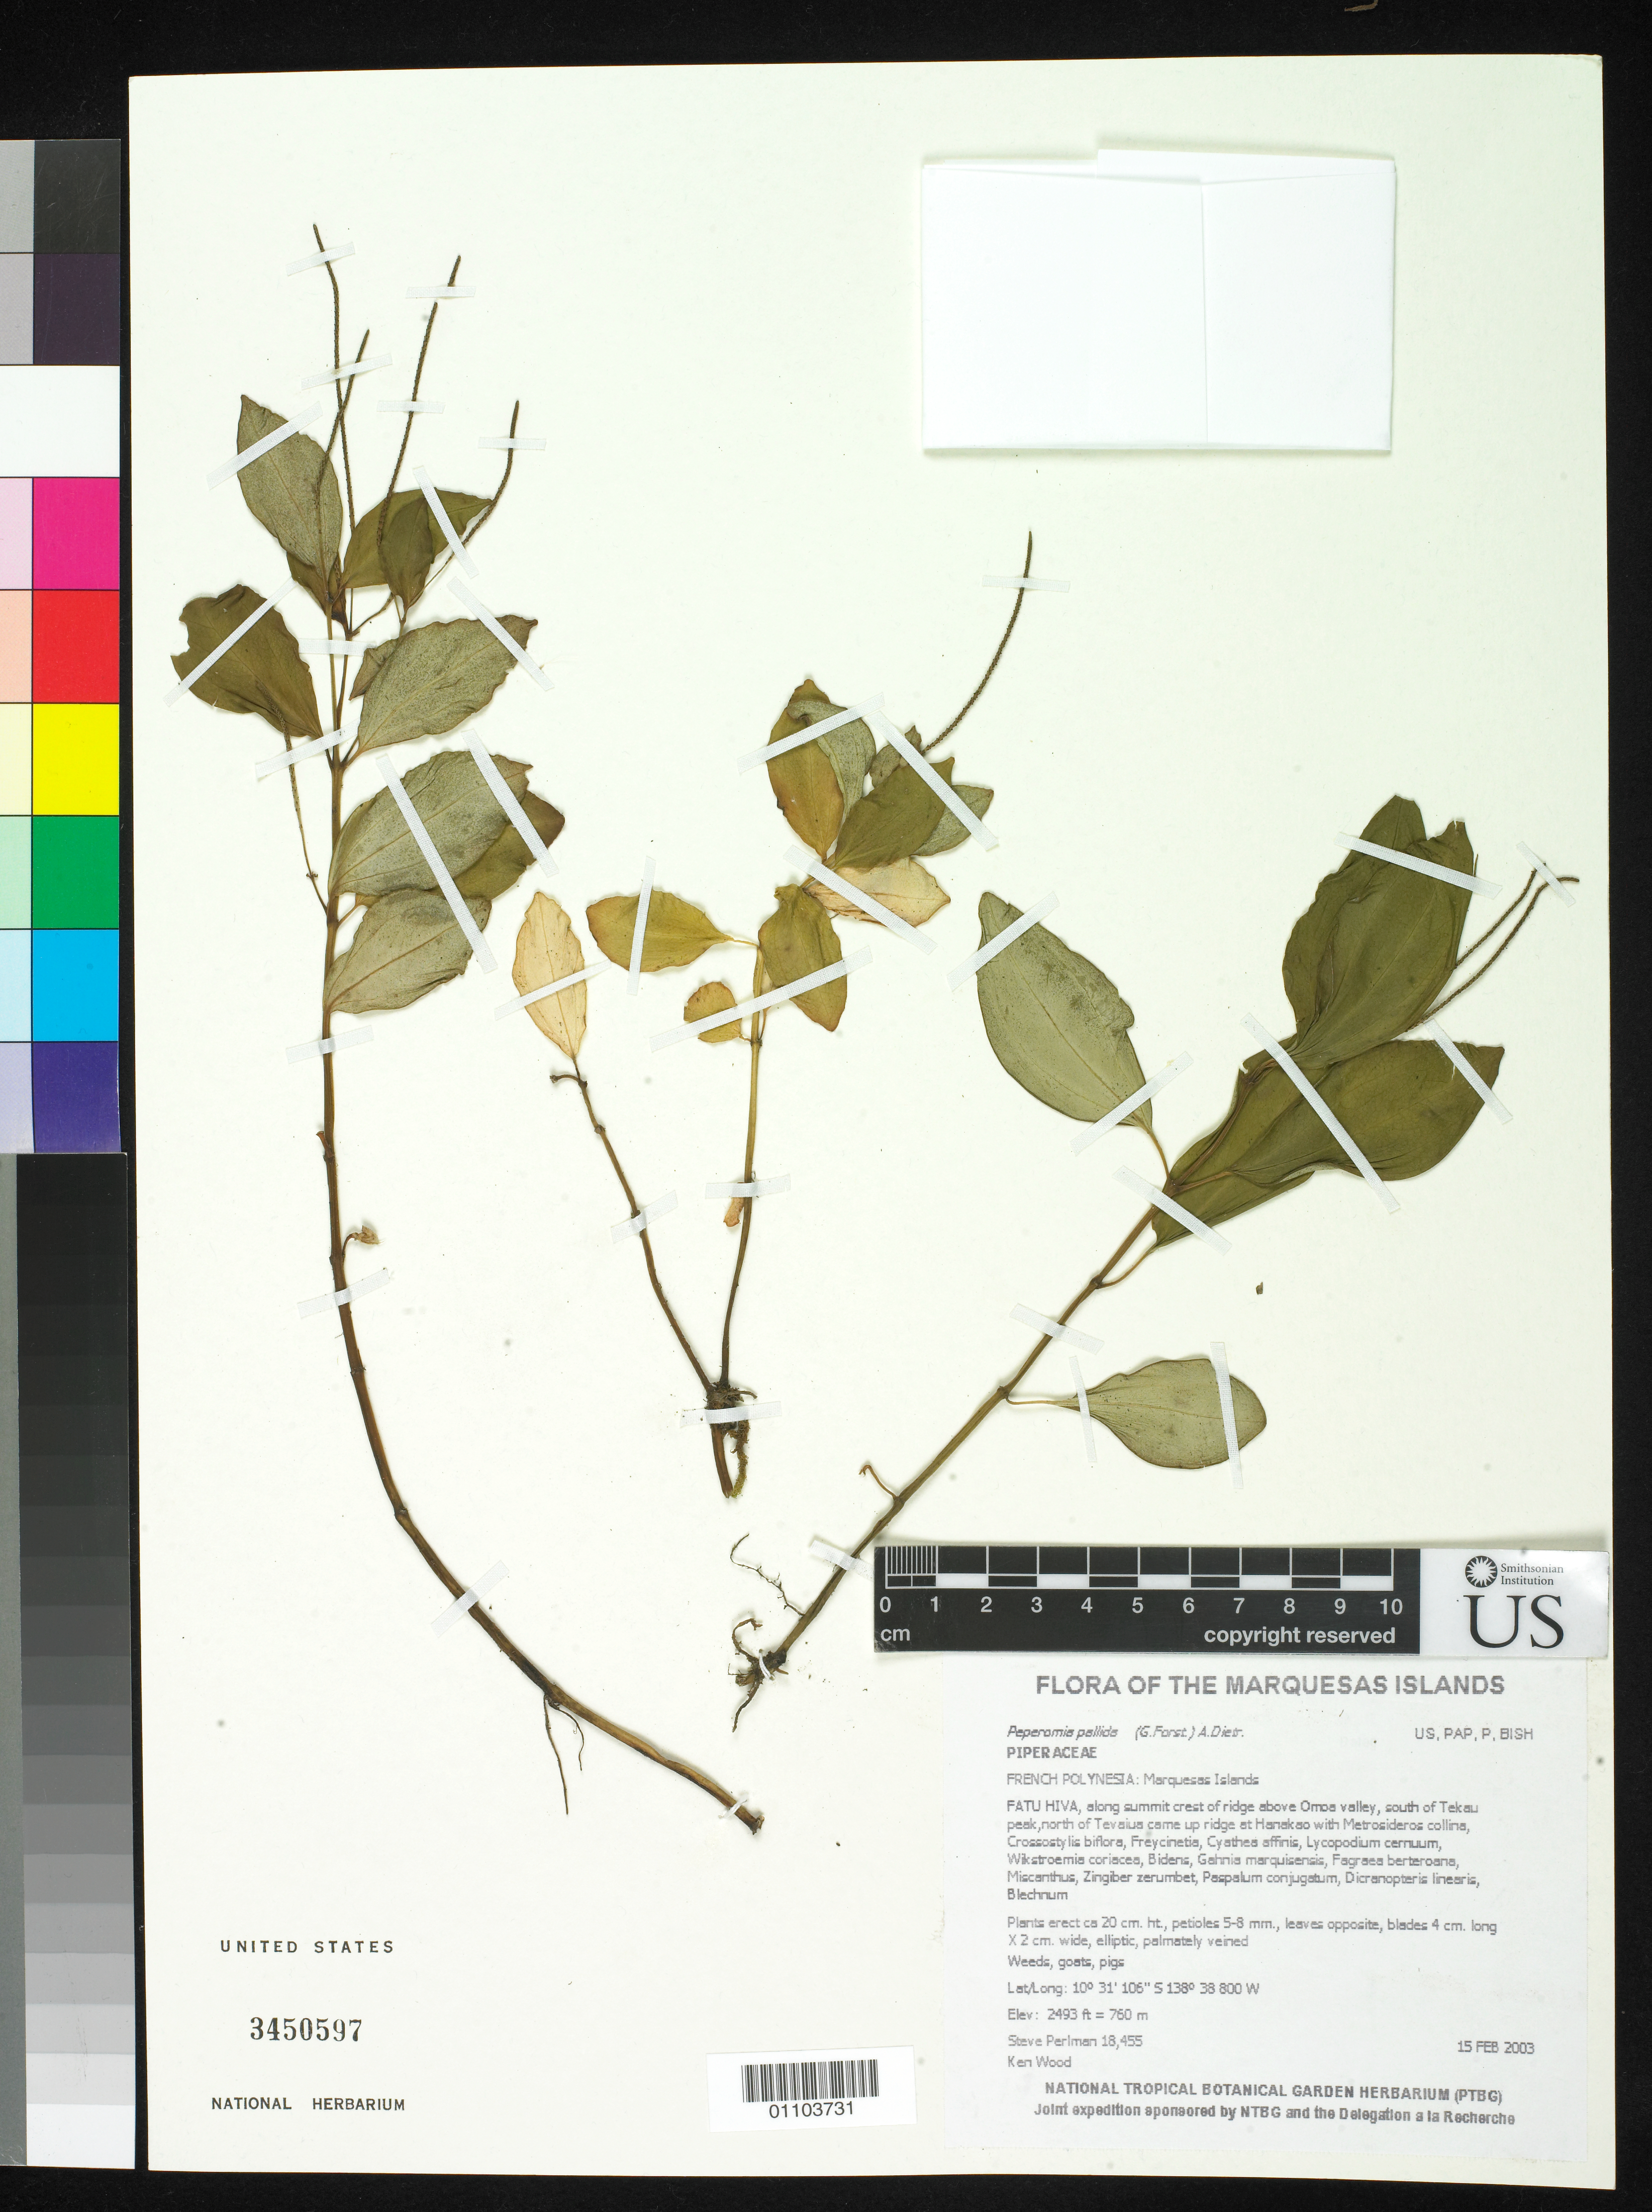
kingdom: Plantae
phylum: Tracheophyta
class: Magnoliopsida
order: Piperales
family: Piperaceae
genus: Peperomia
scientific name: Peperomia pallida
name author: (G. Forst.) Dietr.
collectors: S. P. Perlman & K. R. Wood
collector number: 18455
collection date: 2003-02-15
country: French Polynesia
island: Fatu Hiva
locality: Along summit crest of ridge above Omoa valley, south of Tekau peak,north of Tevaiua came up ridge at Hanakao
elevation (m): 760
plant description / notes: Weeds, goats, pigs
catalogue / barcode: US 3450597